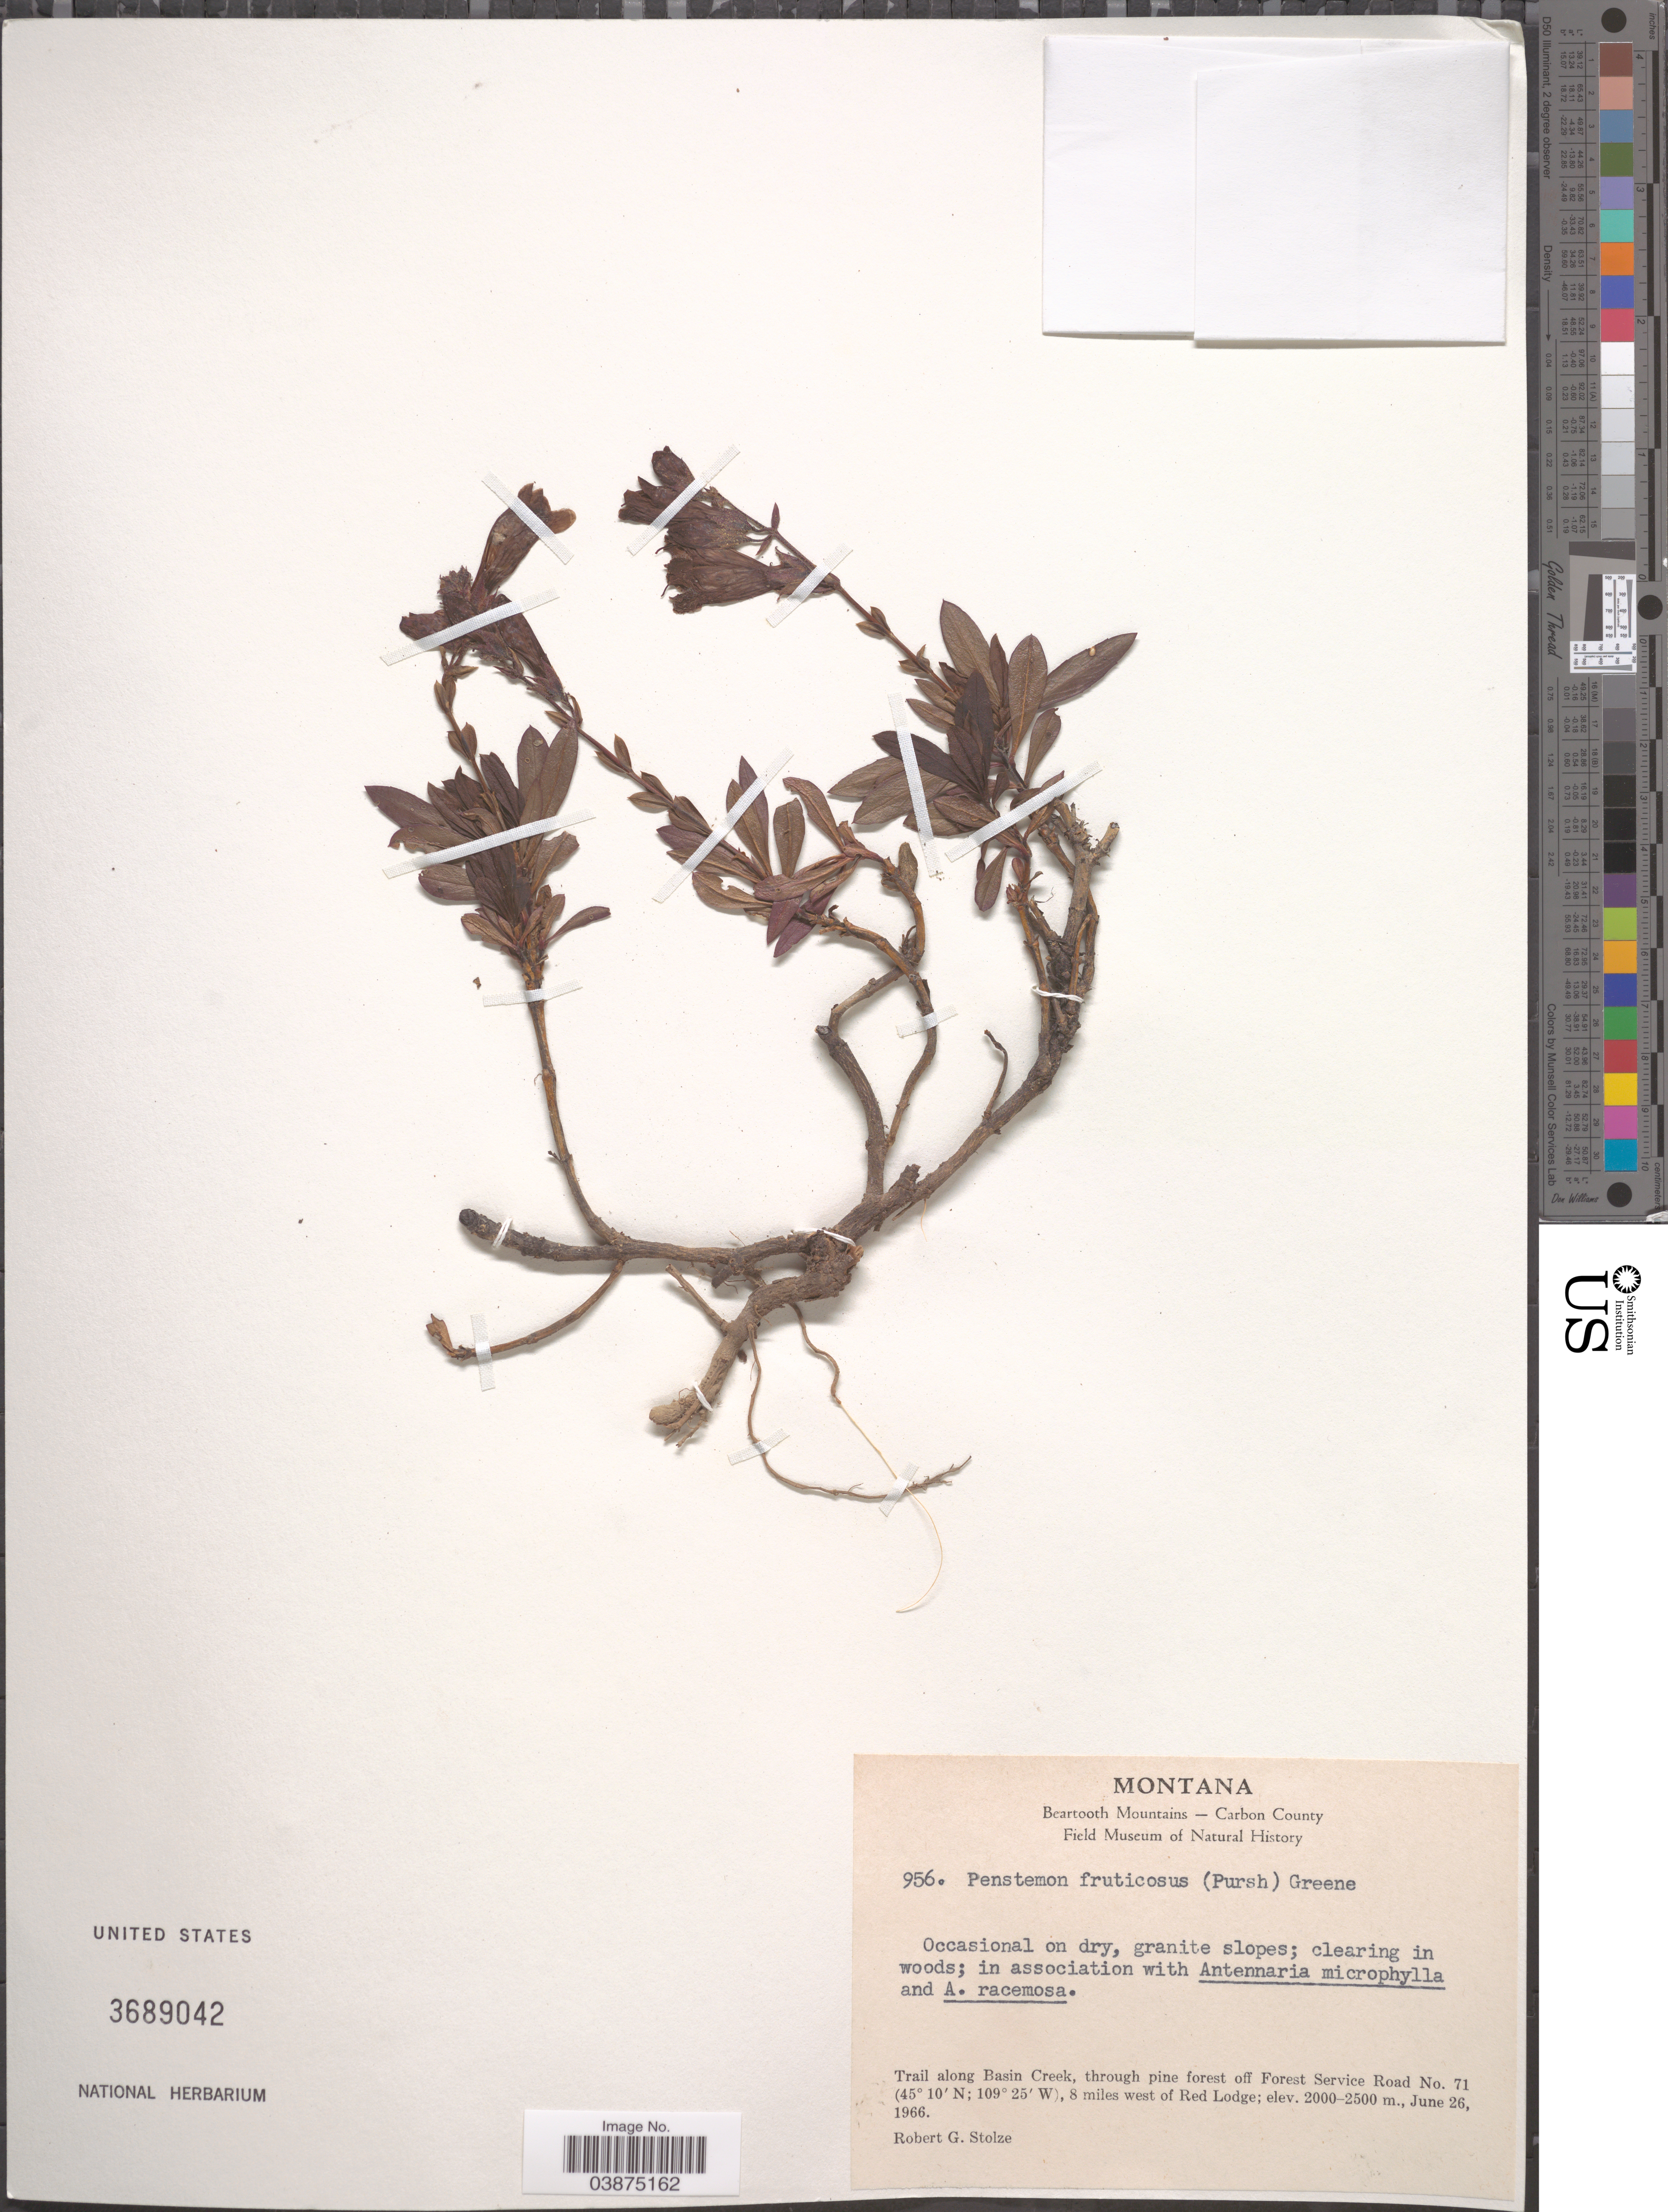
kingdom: Plantae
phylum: Tracheophyta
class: Magnoliopsida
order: Lamiales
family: Plantaginaceae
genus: Penstemon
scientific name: Penstemon fruticosus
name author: (Pursh) Greene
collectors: R. G. Stolze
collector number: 956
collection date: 1966-06-26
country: United States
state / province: Montana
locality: Beartooth Mountains - Carbon County. Trail along Basin Creek, through pine forest off Forest Service Road No. 71, 8 miles west of Red Lodge.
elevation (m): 2000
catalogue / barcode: US 3689042